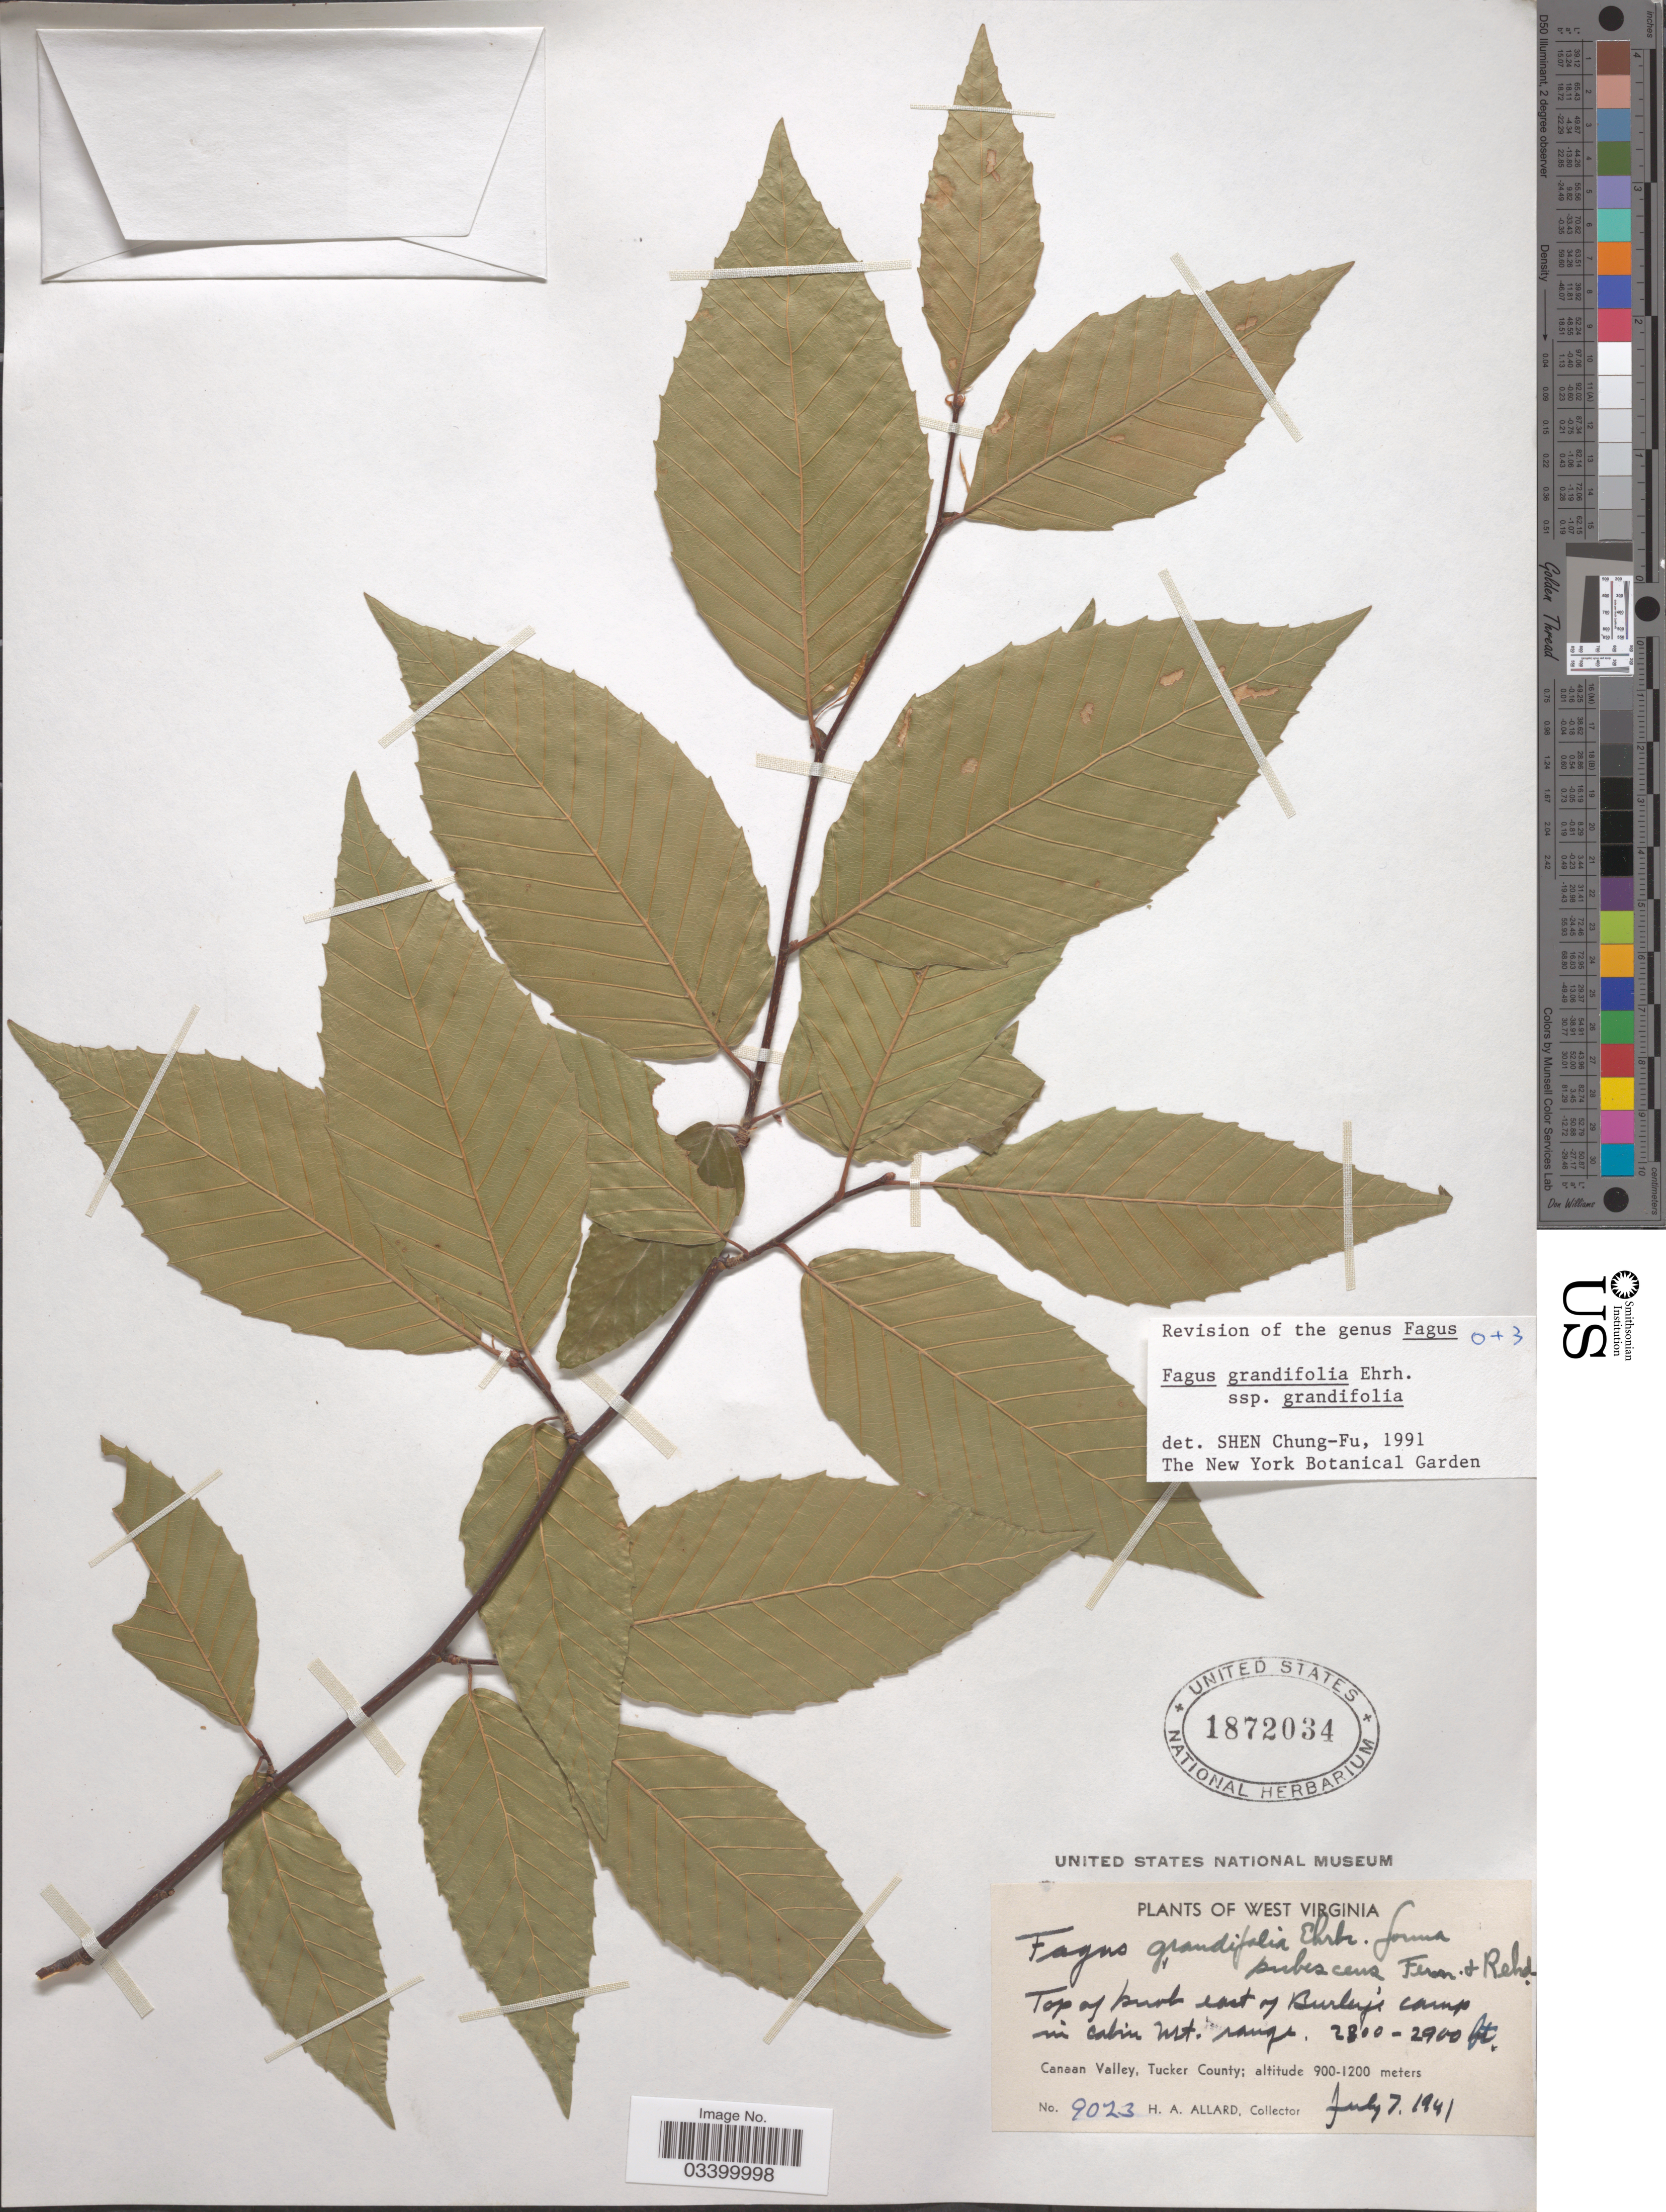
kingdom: Plantae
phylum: Tracheophyta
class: Magnoliopsida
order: Fagales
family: Fagaceae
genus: Fagus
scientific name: Fagus grandifolia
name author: Ehrh.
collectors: H. A. Allard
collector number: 9023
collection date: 1941-07-07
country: United States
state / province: West Virginia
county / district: Tucker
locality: Top of knob east of Burley's camp in Cabin Mt. range. Canaan Valley, Tucker County.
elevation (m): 853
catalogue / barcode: US 1872034